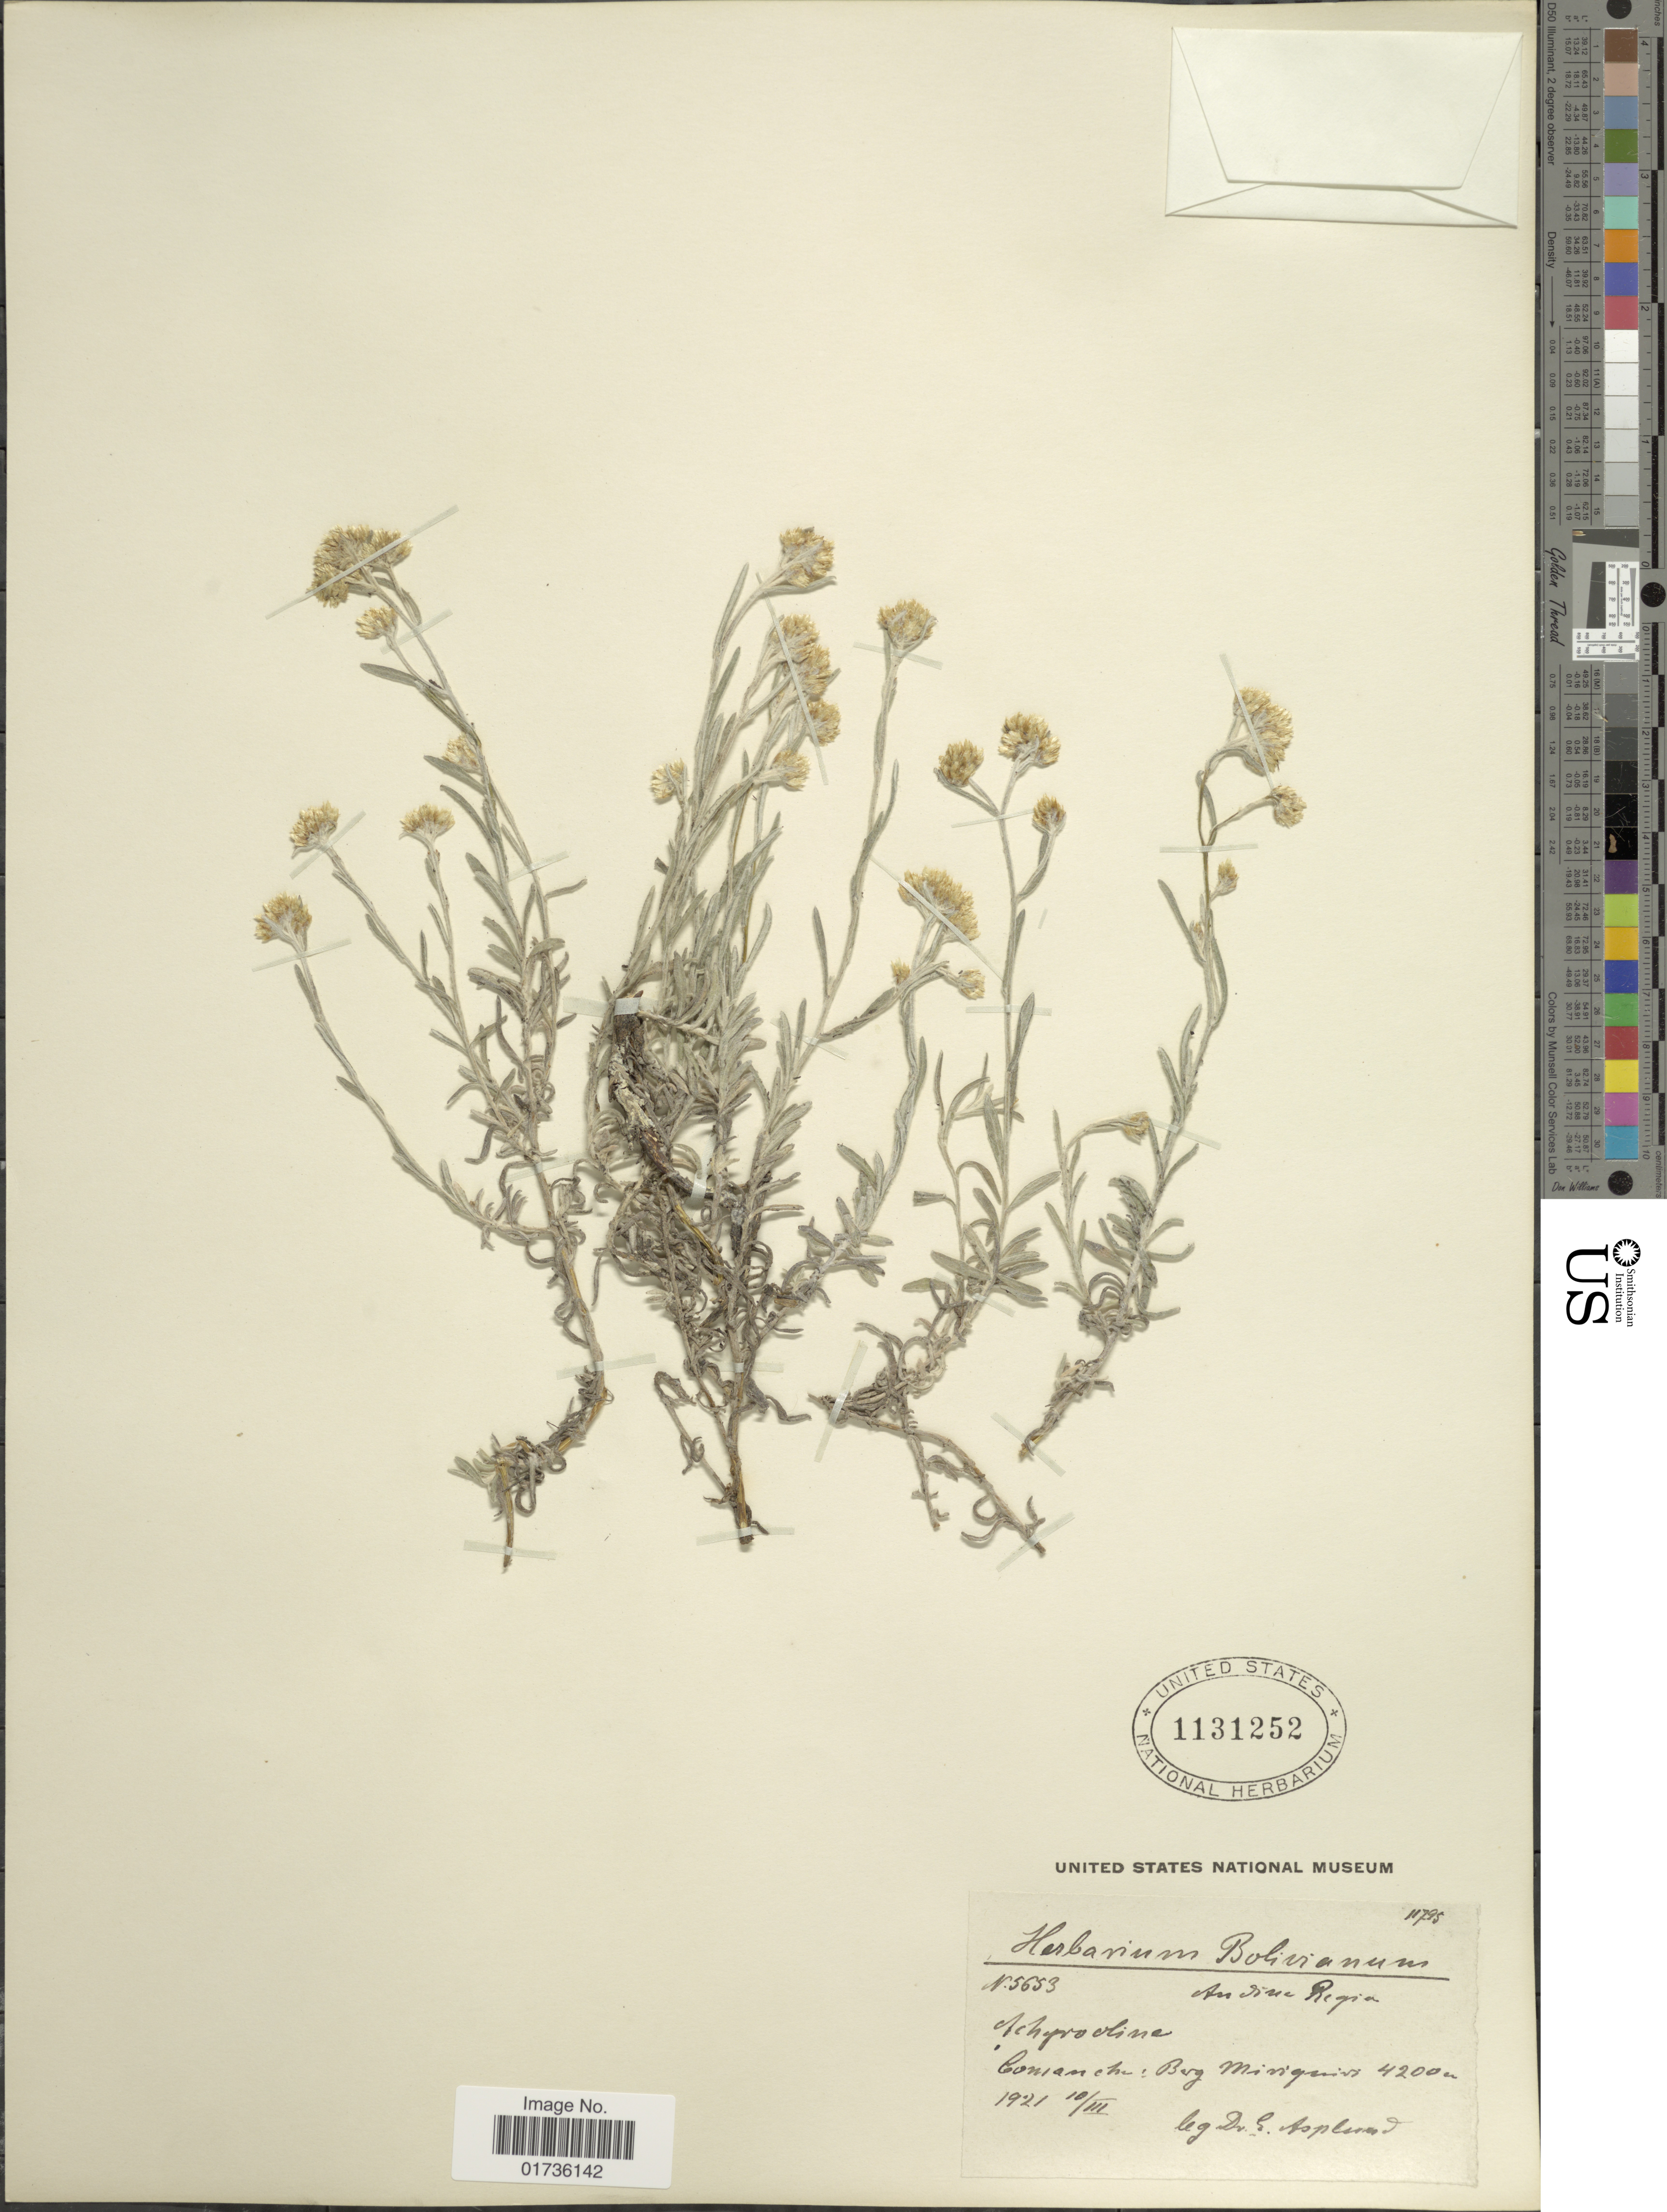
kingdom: Plantae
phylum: Tracheophyta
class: Magnoliopsida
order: Asterales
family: Asteraceae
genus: Achyrocline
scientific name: Achyrocline sp.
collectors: E. Asplund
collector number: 5653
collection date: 1921-03-10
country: Bolivia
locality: Comanche: Berg Miriquiri.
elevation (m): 4200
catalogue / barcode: US 1131252